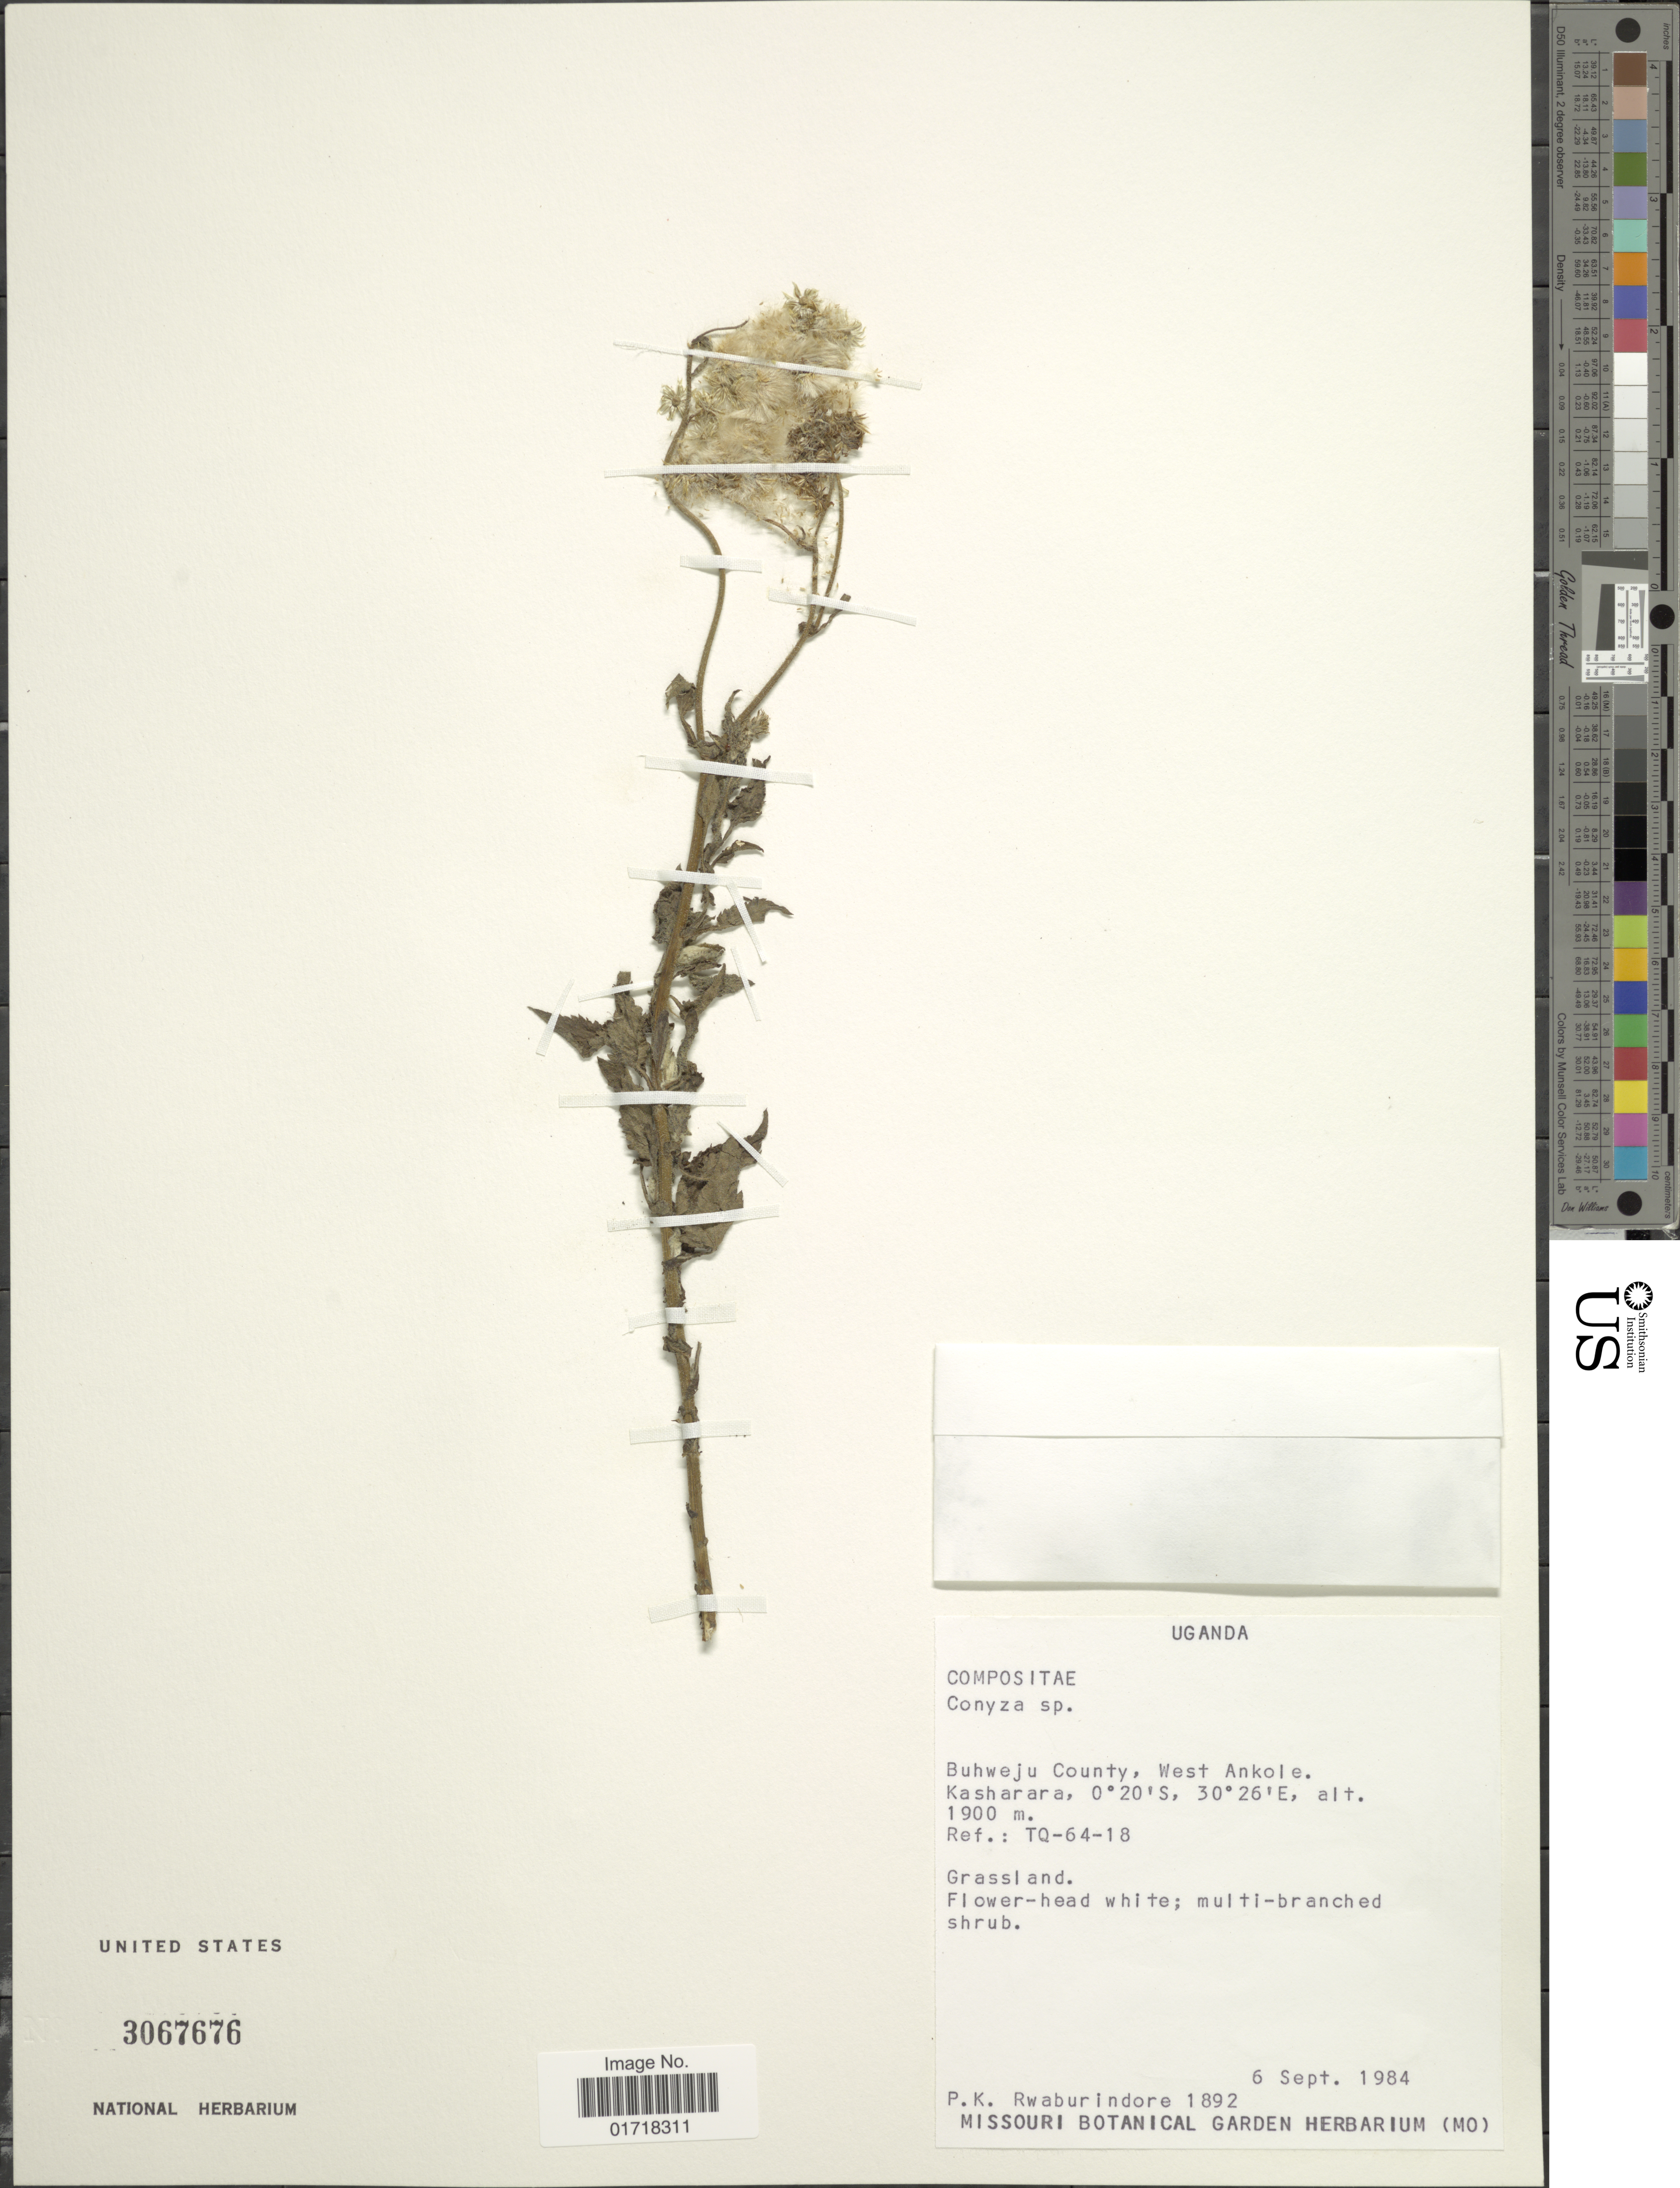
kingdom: Plantae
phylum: Tracheophyta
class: Magnoliopsida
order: Asterales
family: Asteraceae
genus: Conyza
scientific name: Conyza sp.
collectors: P. Rwaburindore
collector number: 1892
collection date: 1984-09-06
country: Uganda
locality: Buhweja County, West Ankole, Kasharara, Ref.: TQ-64-18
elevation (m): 1900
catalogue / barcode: US 3067676